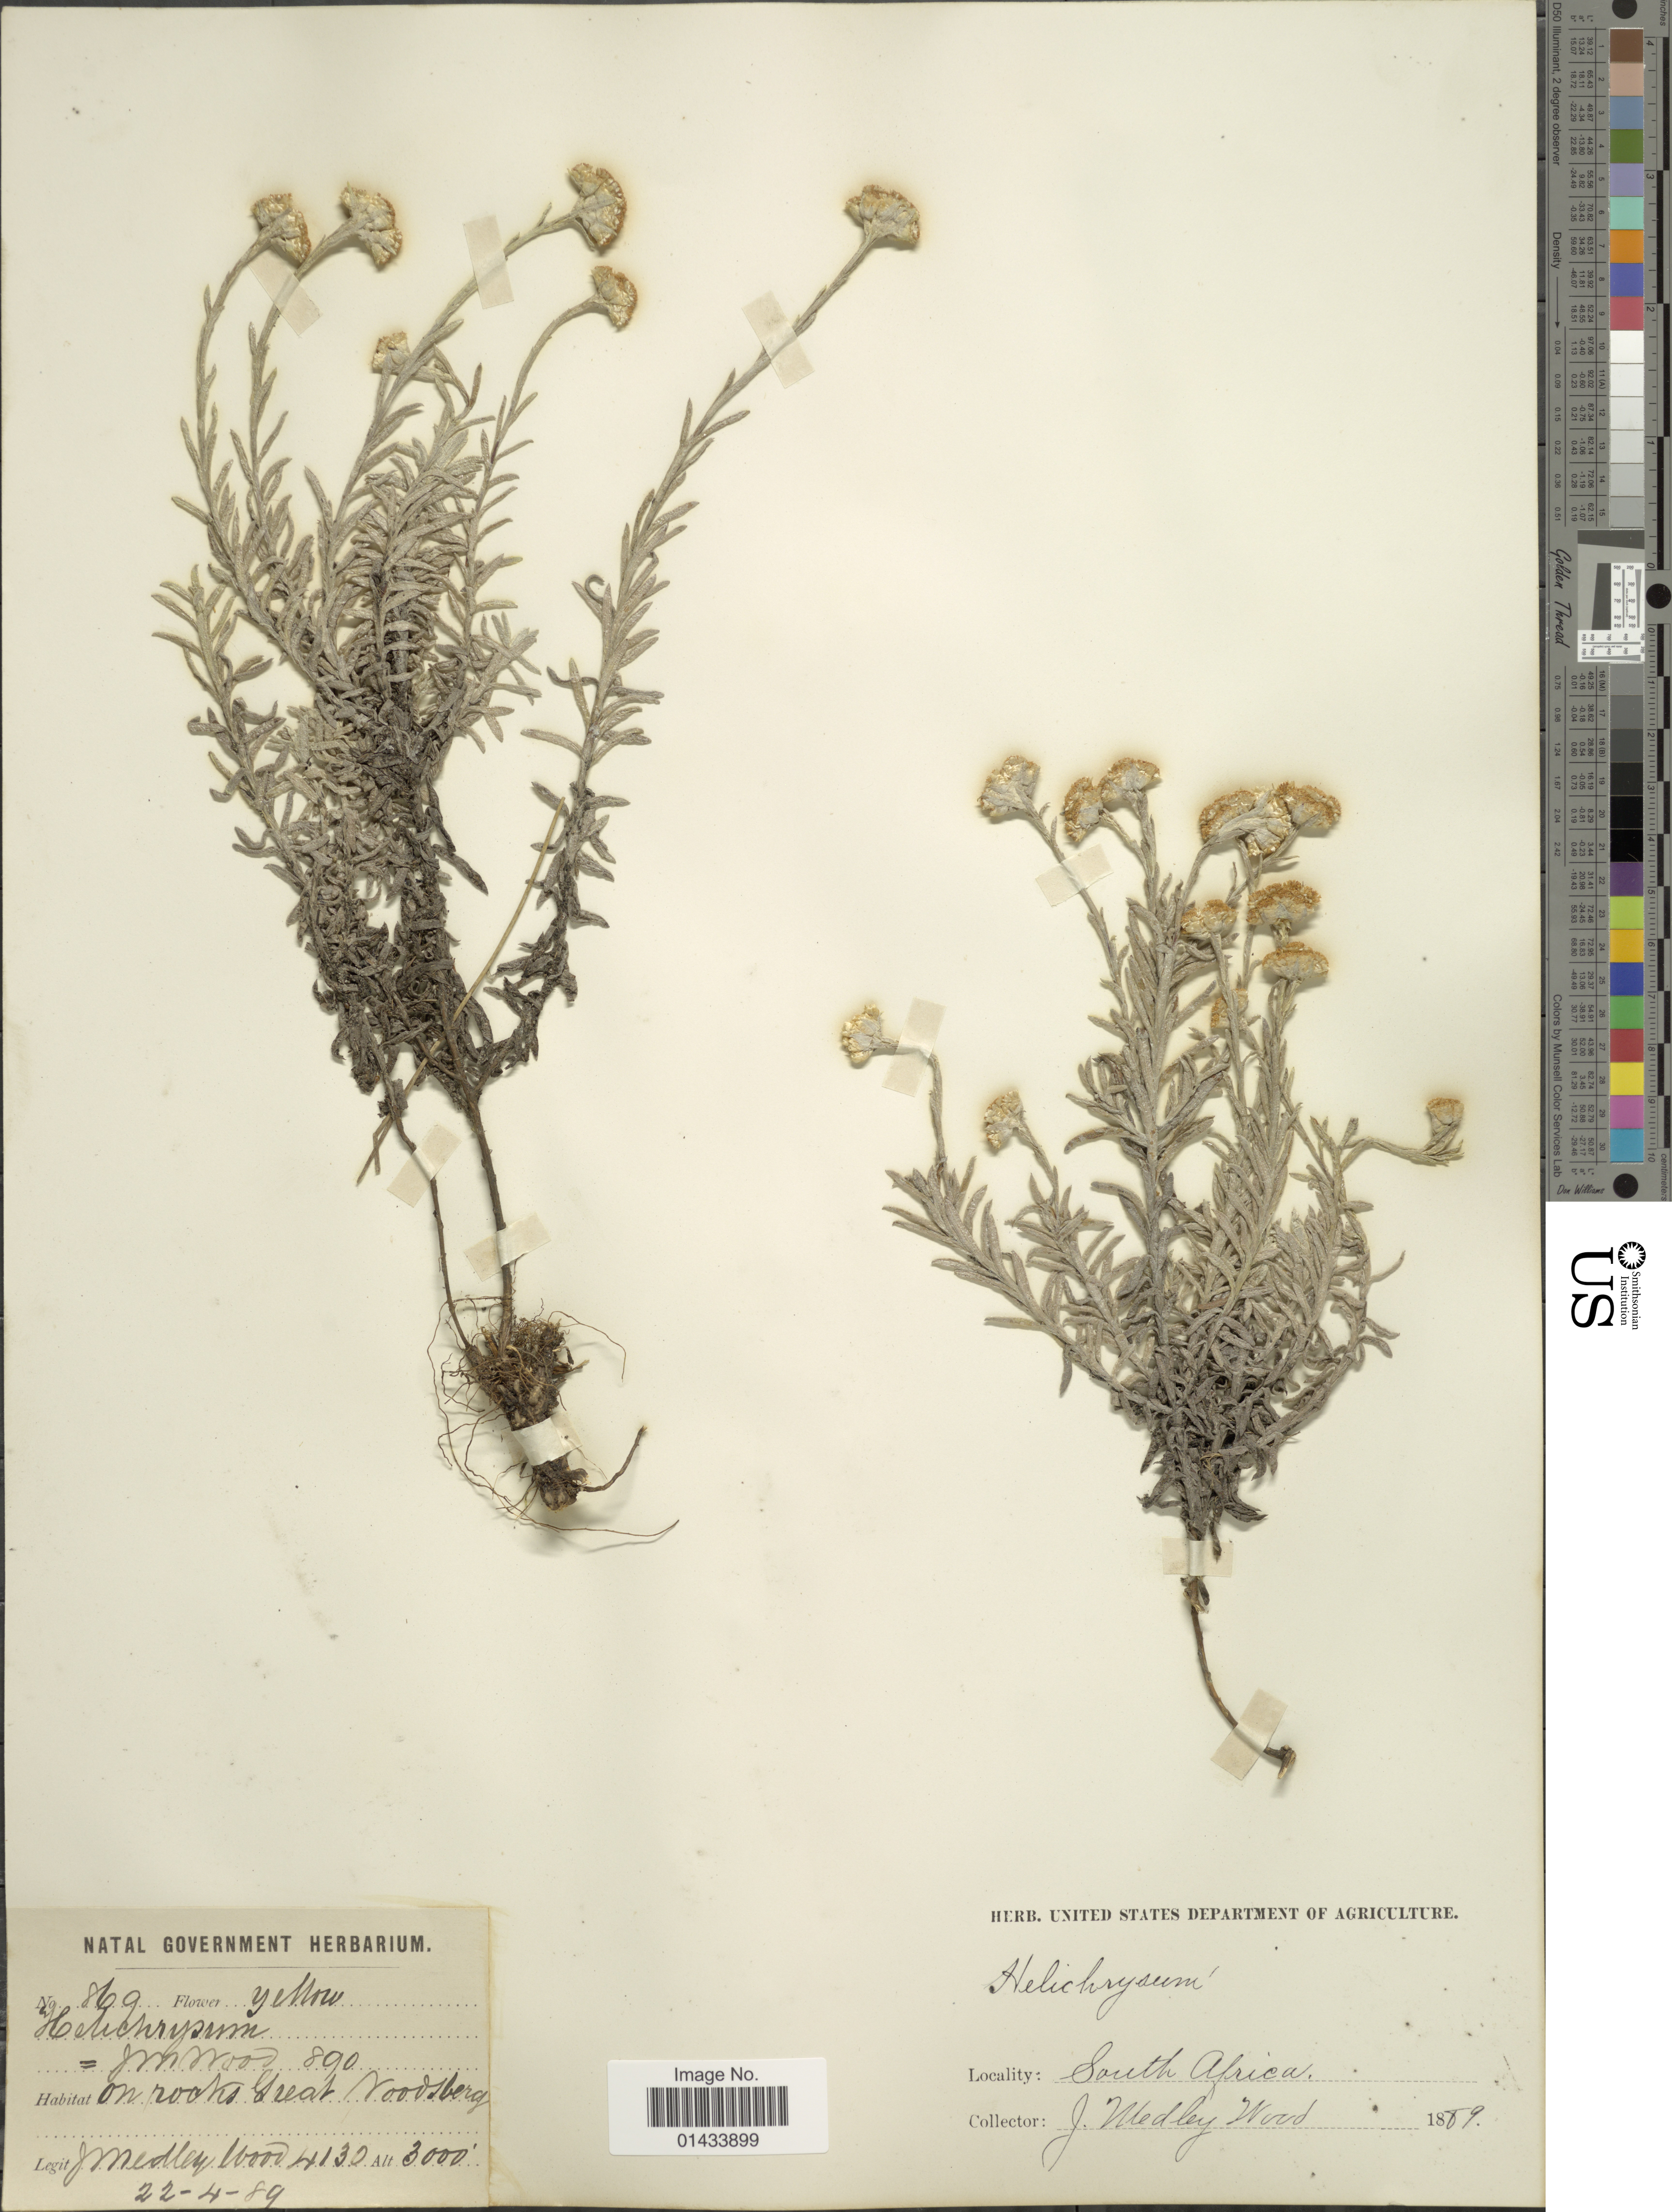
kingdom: Plantae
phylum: Tracheophyta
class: Magnoliopsida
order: Asterales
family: Asteraceae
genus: Helichrysum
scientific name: Helichrysum sp.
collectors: J. M. Wood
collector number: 869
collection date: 1889-04-22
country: South Africa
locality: On rocks Great Woodsberg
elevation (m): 914